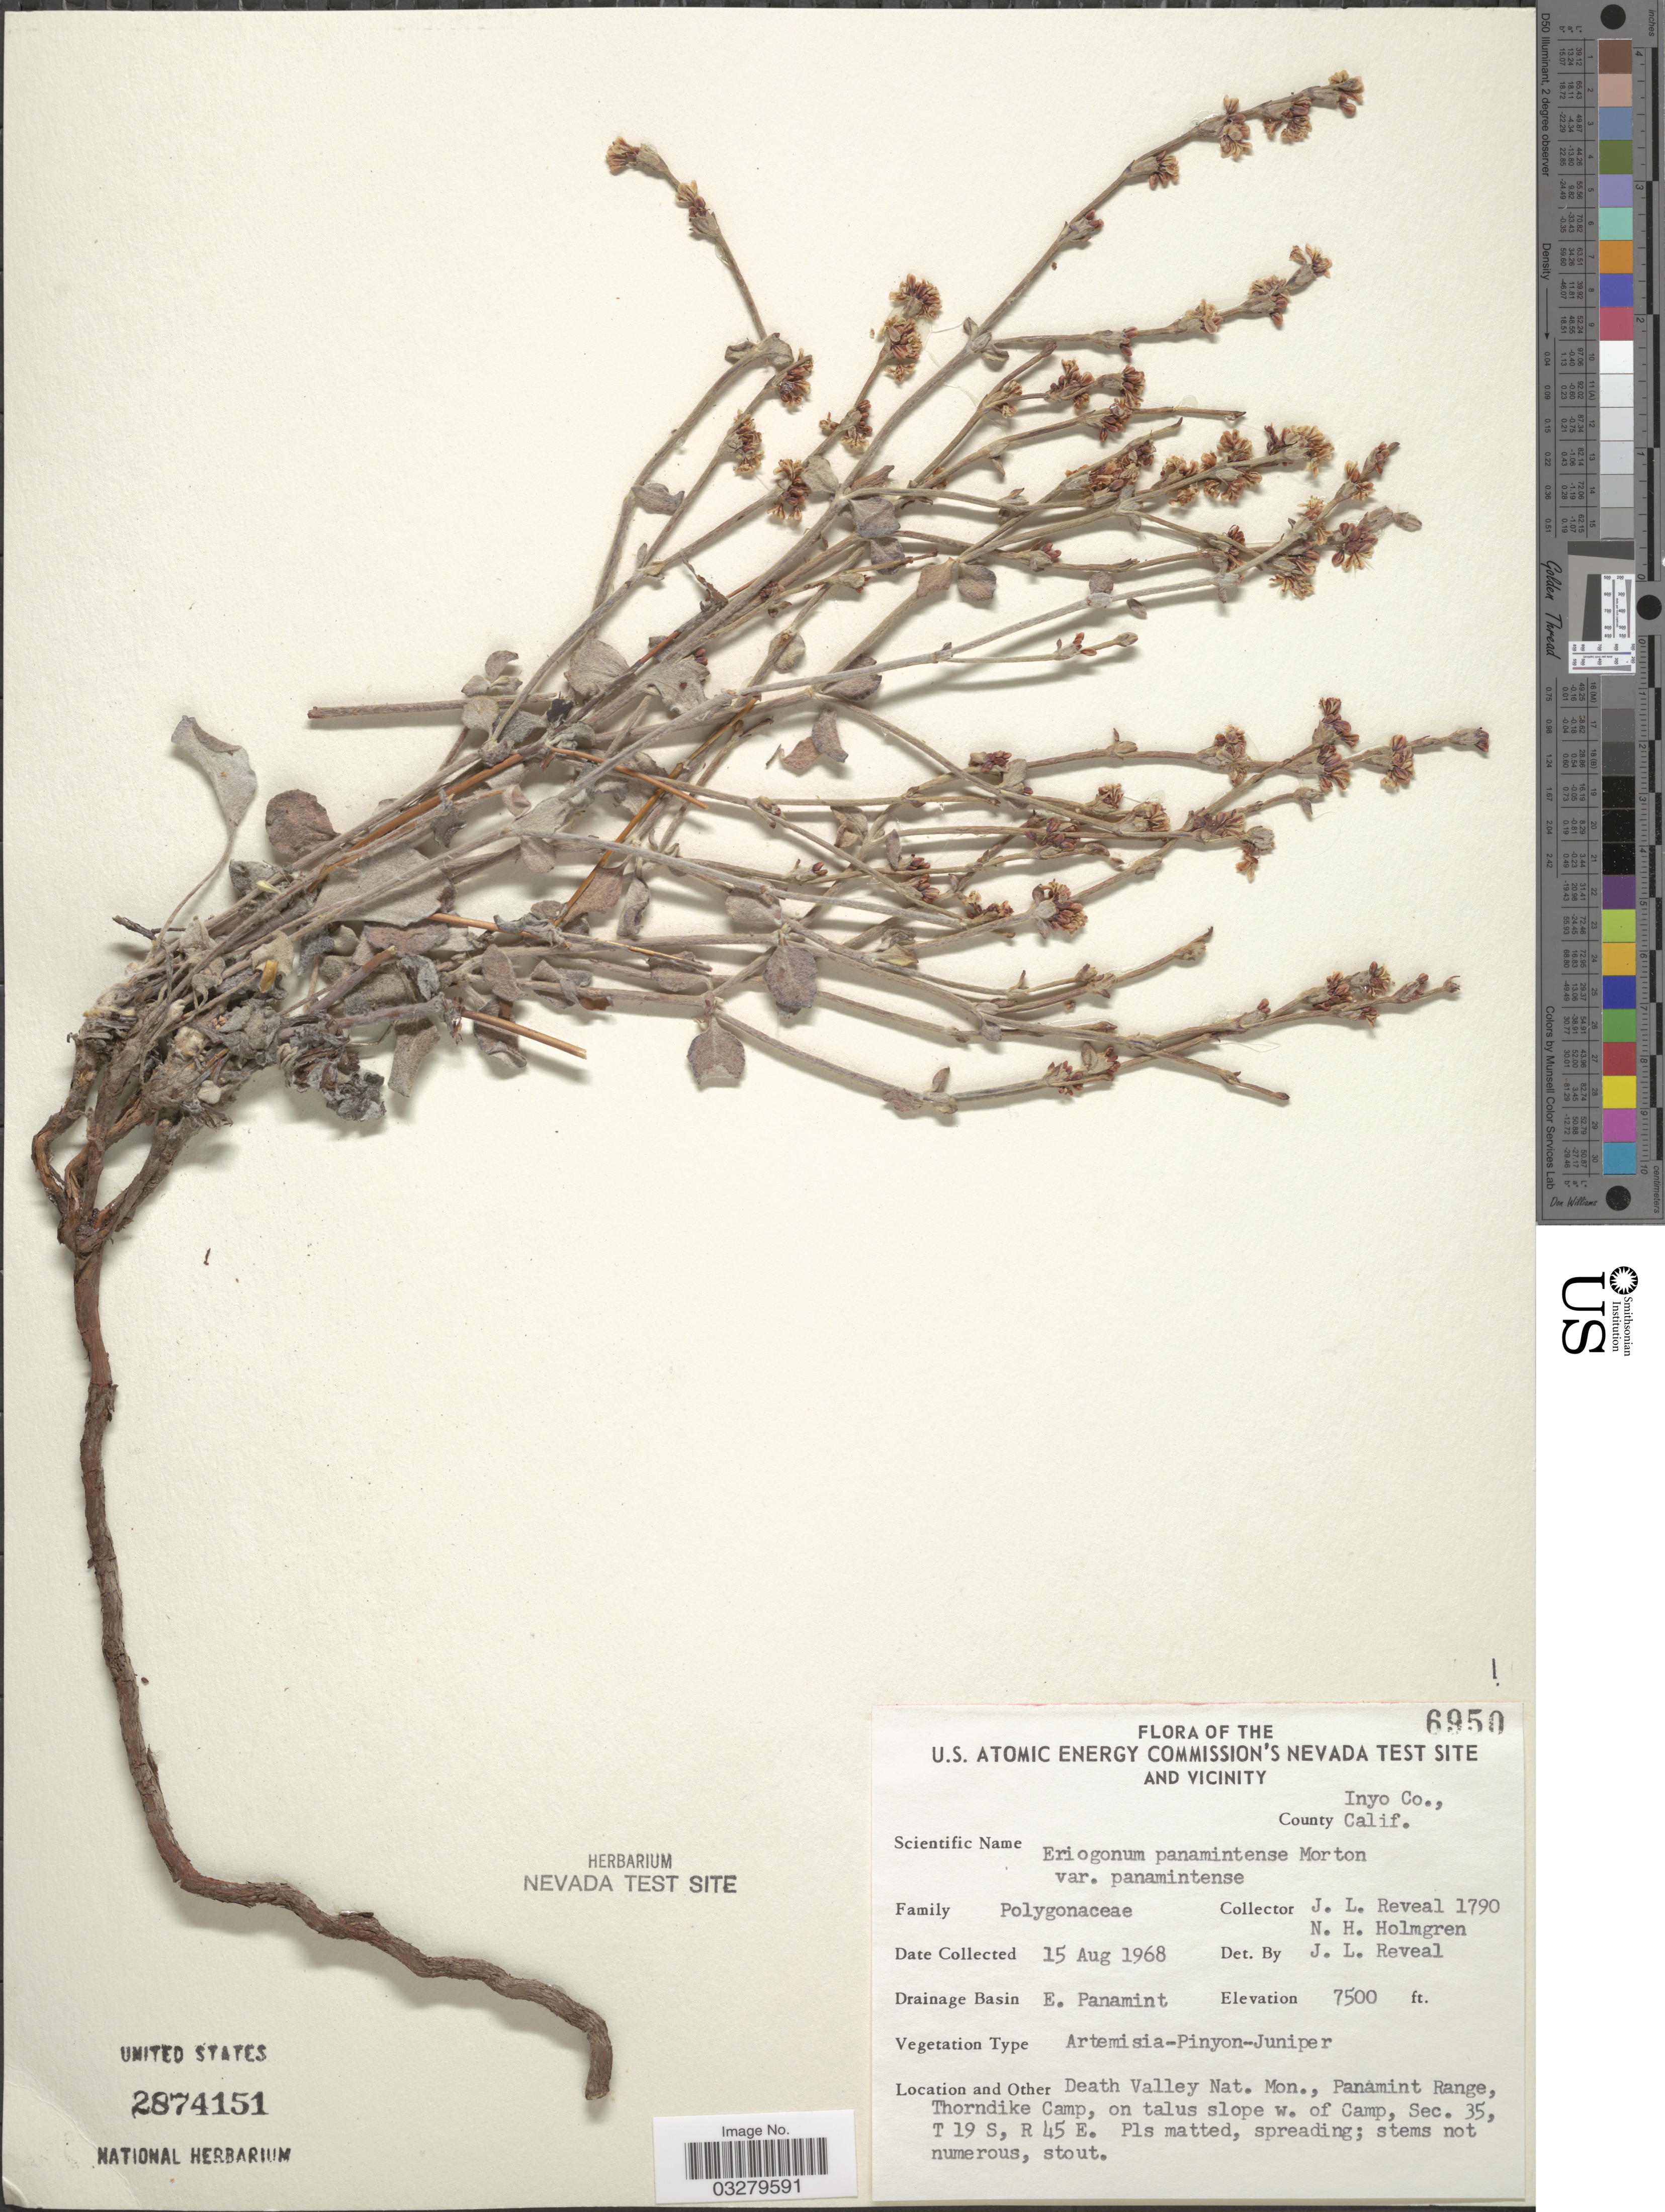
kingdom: Plantae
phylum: Tracheophyta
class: Magnoliopsida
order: Caryophyllales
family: Polygonaceae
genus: Eriogonum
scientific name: Eriogonum panamintense var. panamintense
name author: C.V. Morton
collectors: J. L. Reveal & N. H. Holmgren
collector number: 1790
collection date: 1968-08-15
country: United States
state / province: California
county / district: Inyo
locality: U.S. Atomic Energy Commission's Nevada Test Site and Vicinity. Inyo Co. Drainage Basin E. Panamint. Death Valley Nat. Mon., Panamint Range, Thorndike Camp, on talus slope w. of Camp, Sec. 35, T 19 S, R 45 E.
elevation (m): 2286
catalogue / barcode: US 2874151